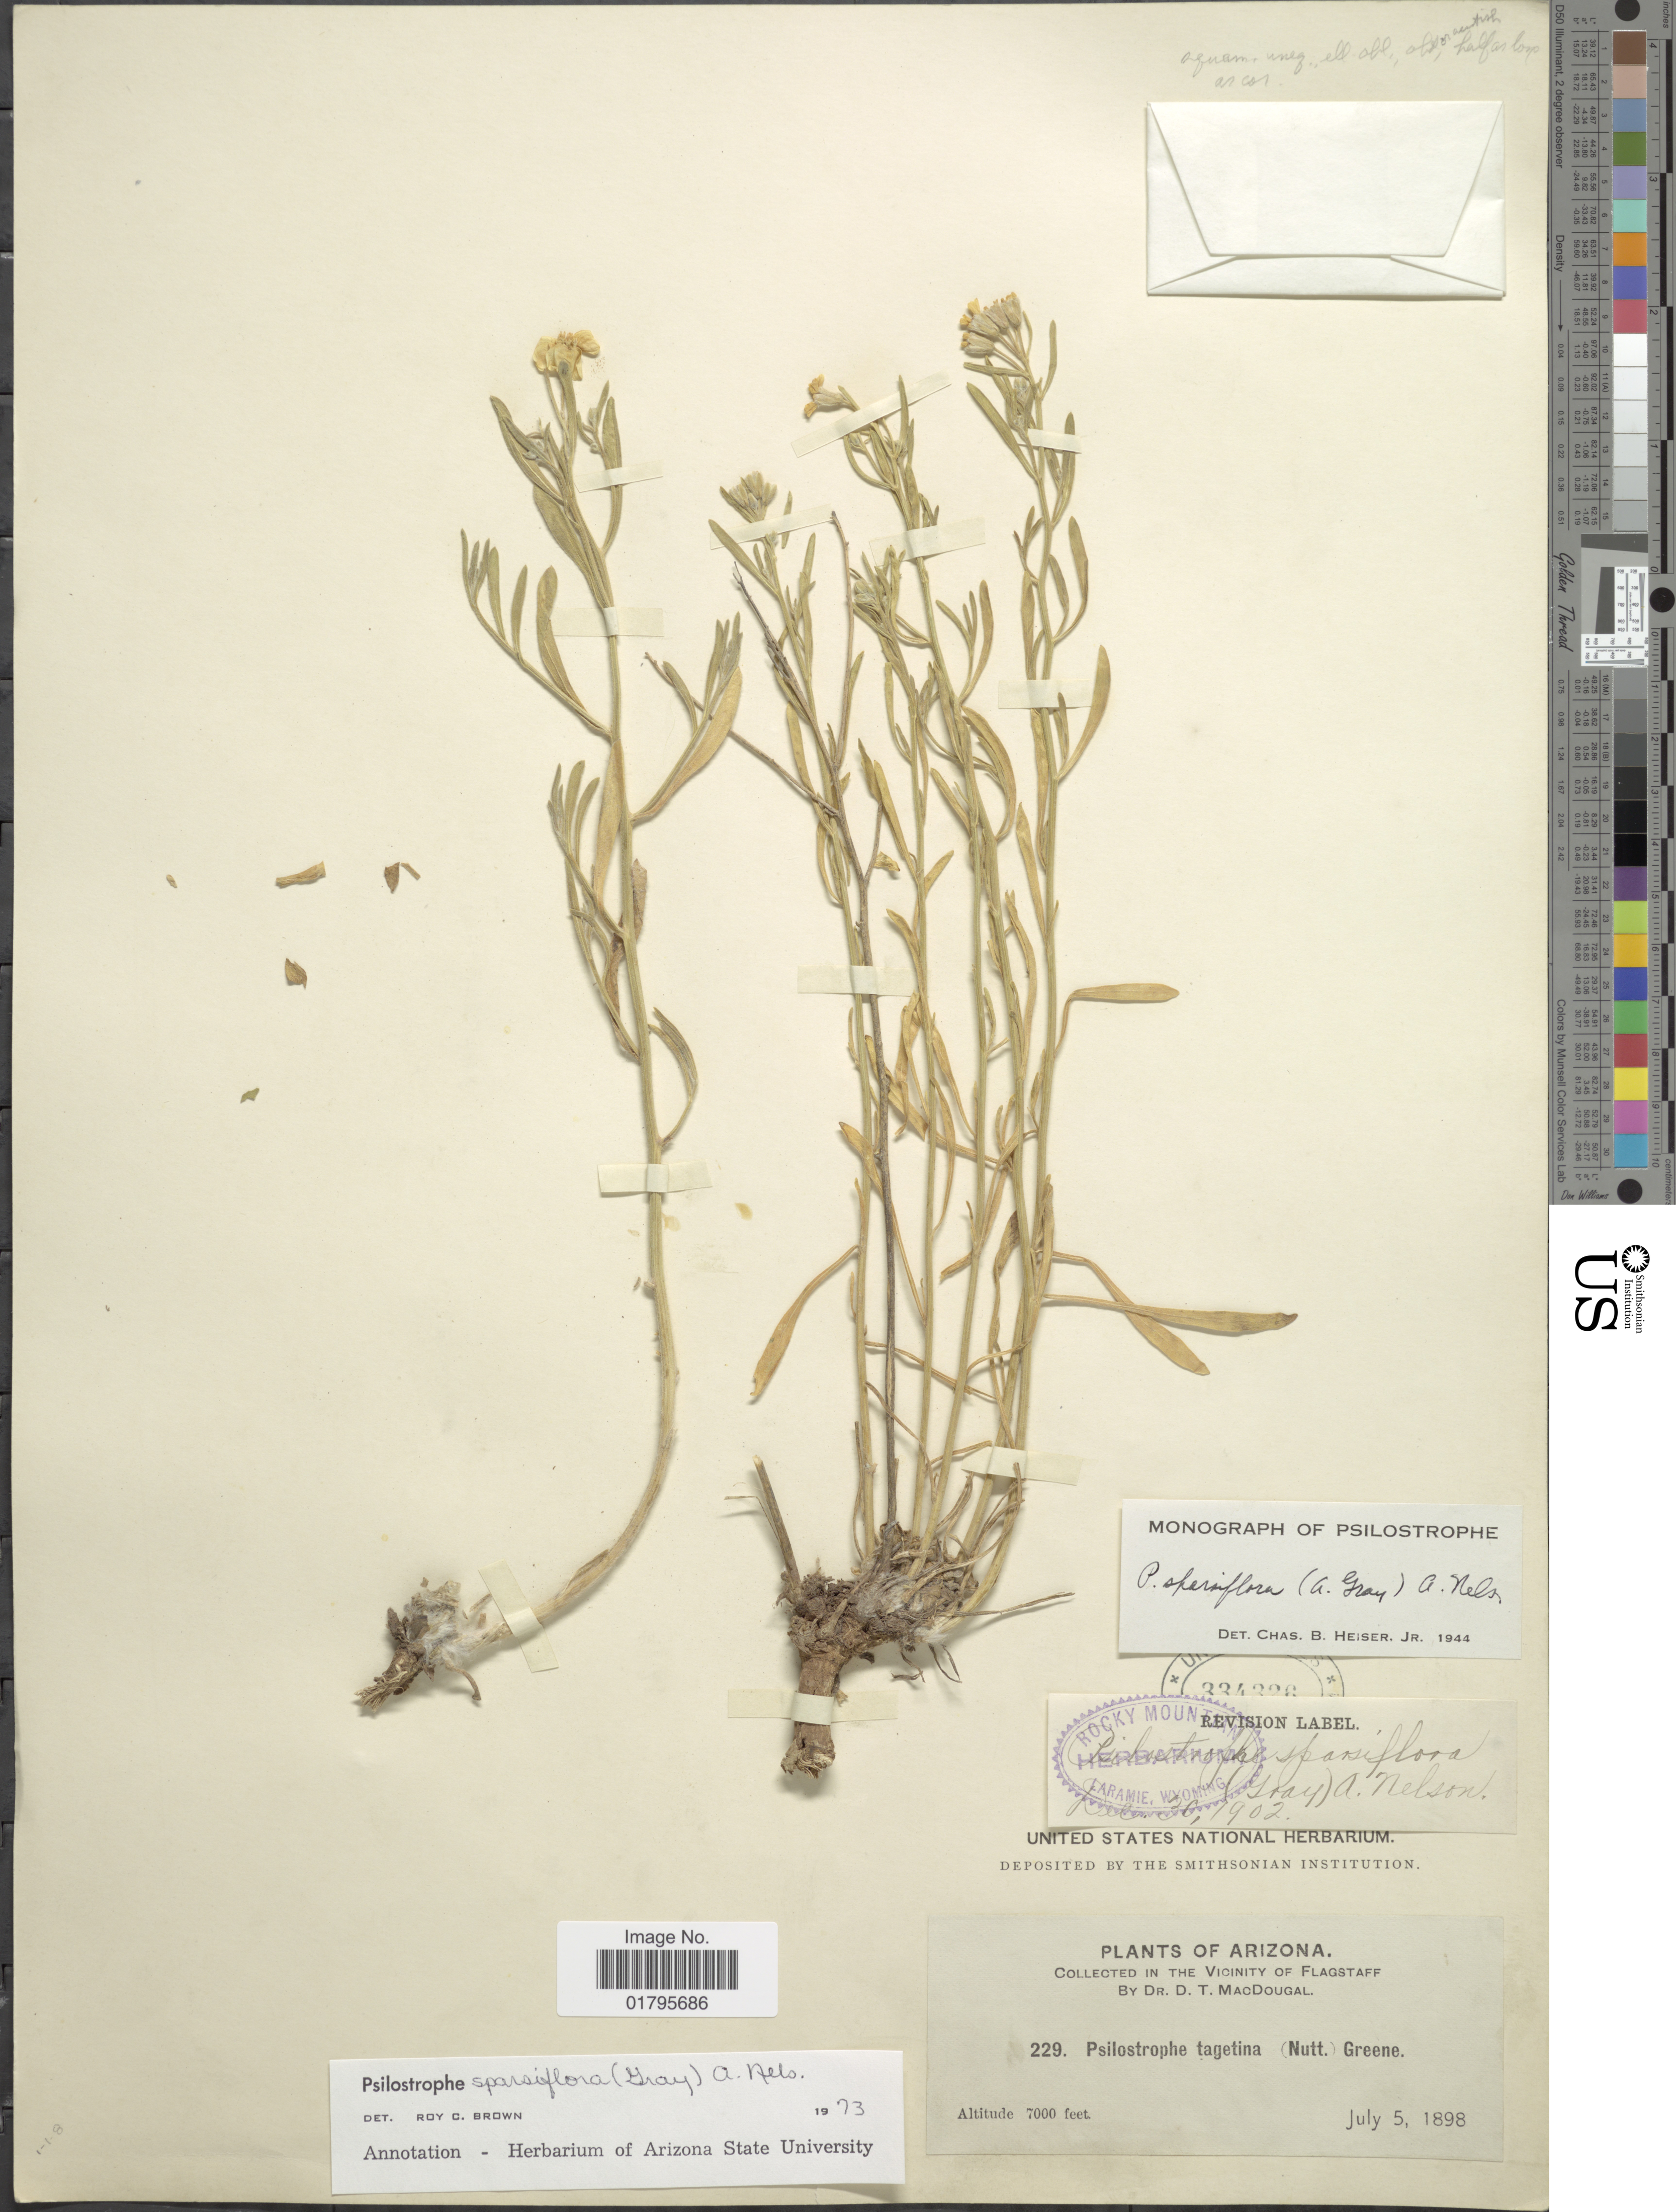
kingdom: Plantae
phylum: Tracheophyta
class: Magnoliopsida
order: Asterales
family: Asteraceae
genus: Psilostrophe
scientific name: Psilostrophe sparsiflora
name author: (A. Gray) A. Nelson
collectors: D. T. MacDougal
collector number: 229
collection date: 1898-07-05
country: United States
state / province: Arizona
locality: In the vicinity of Flagstaff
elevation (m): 2134